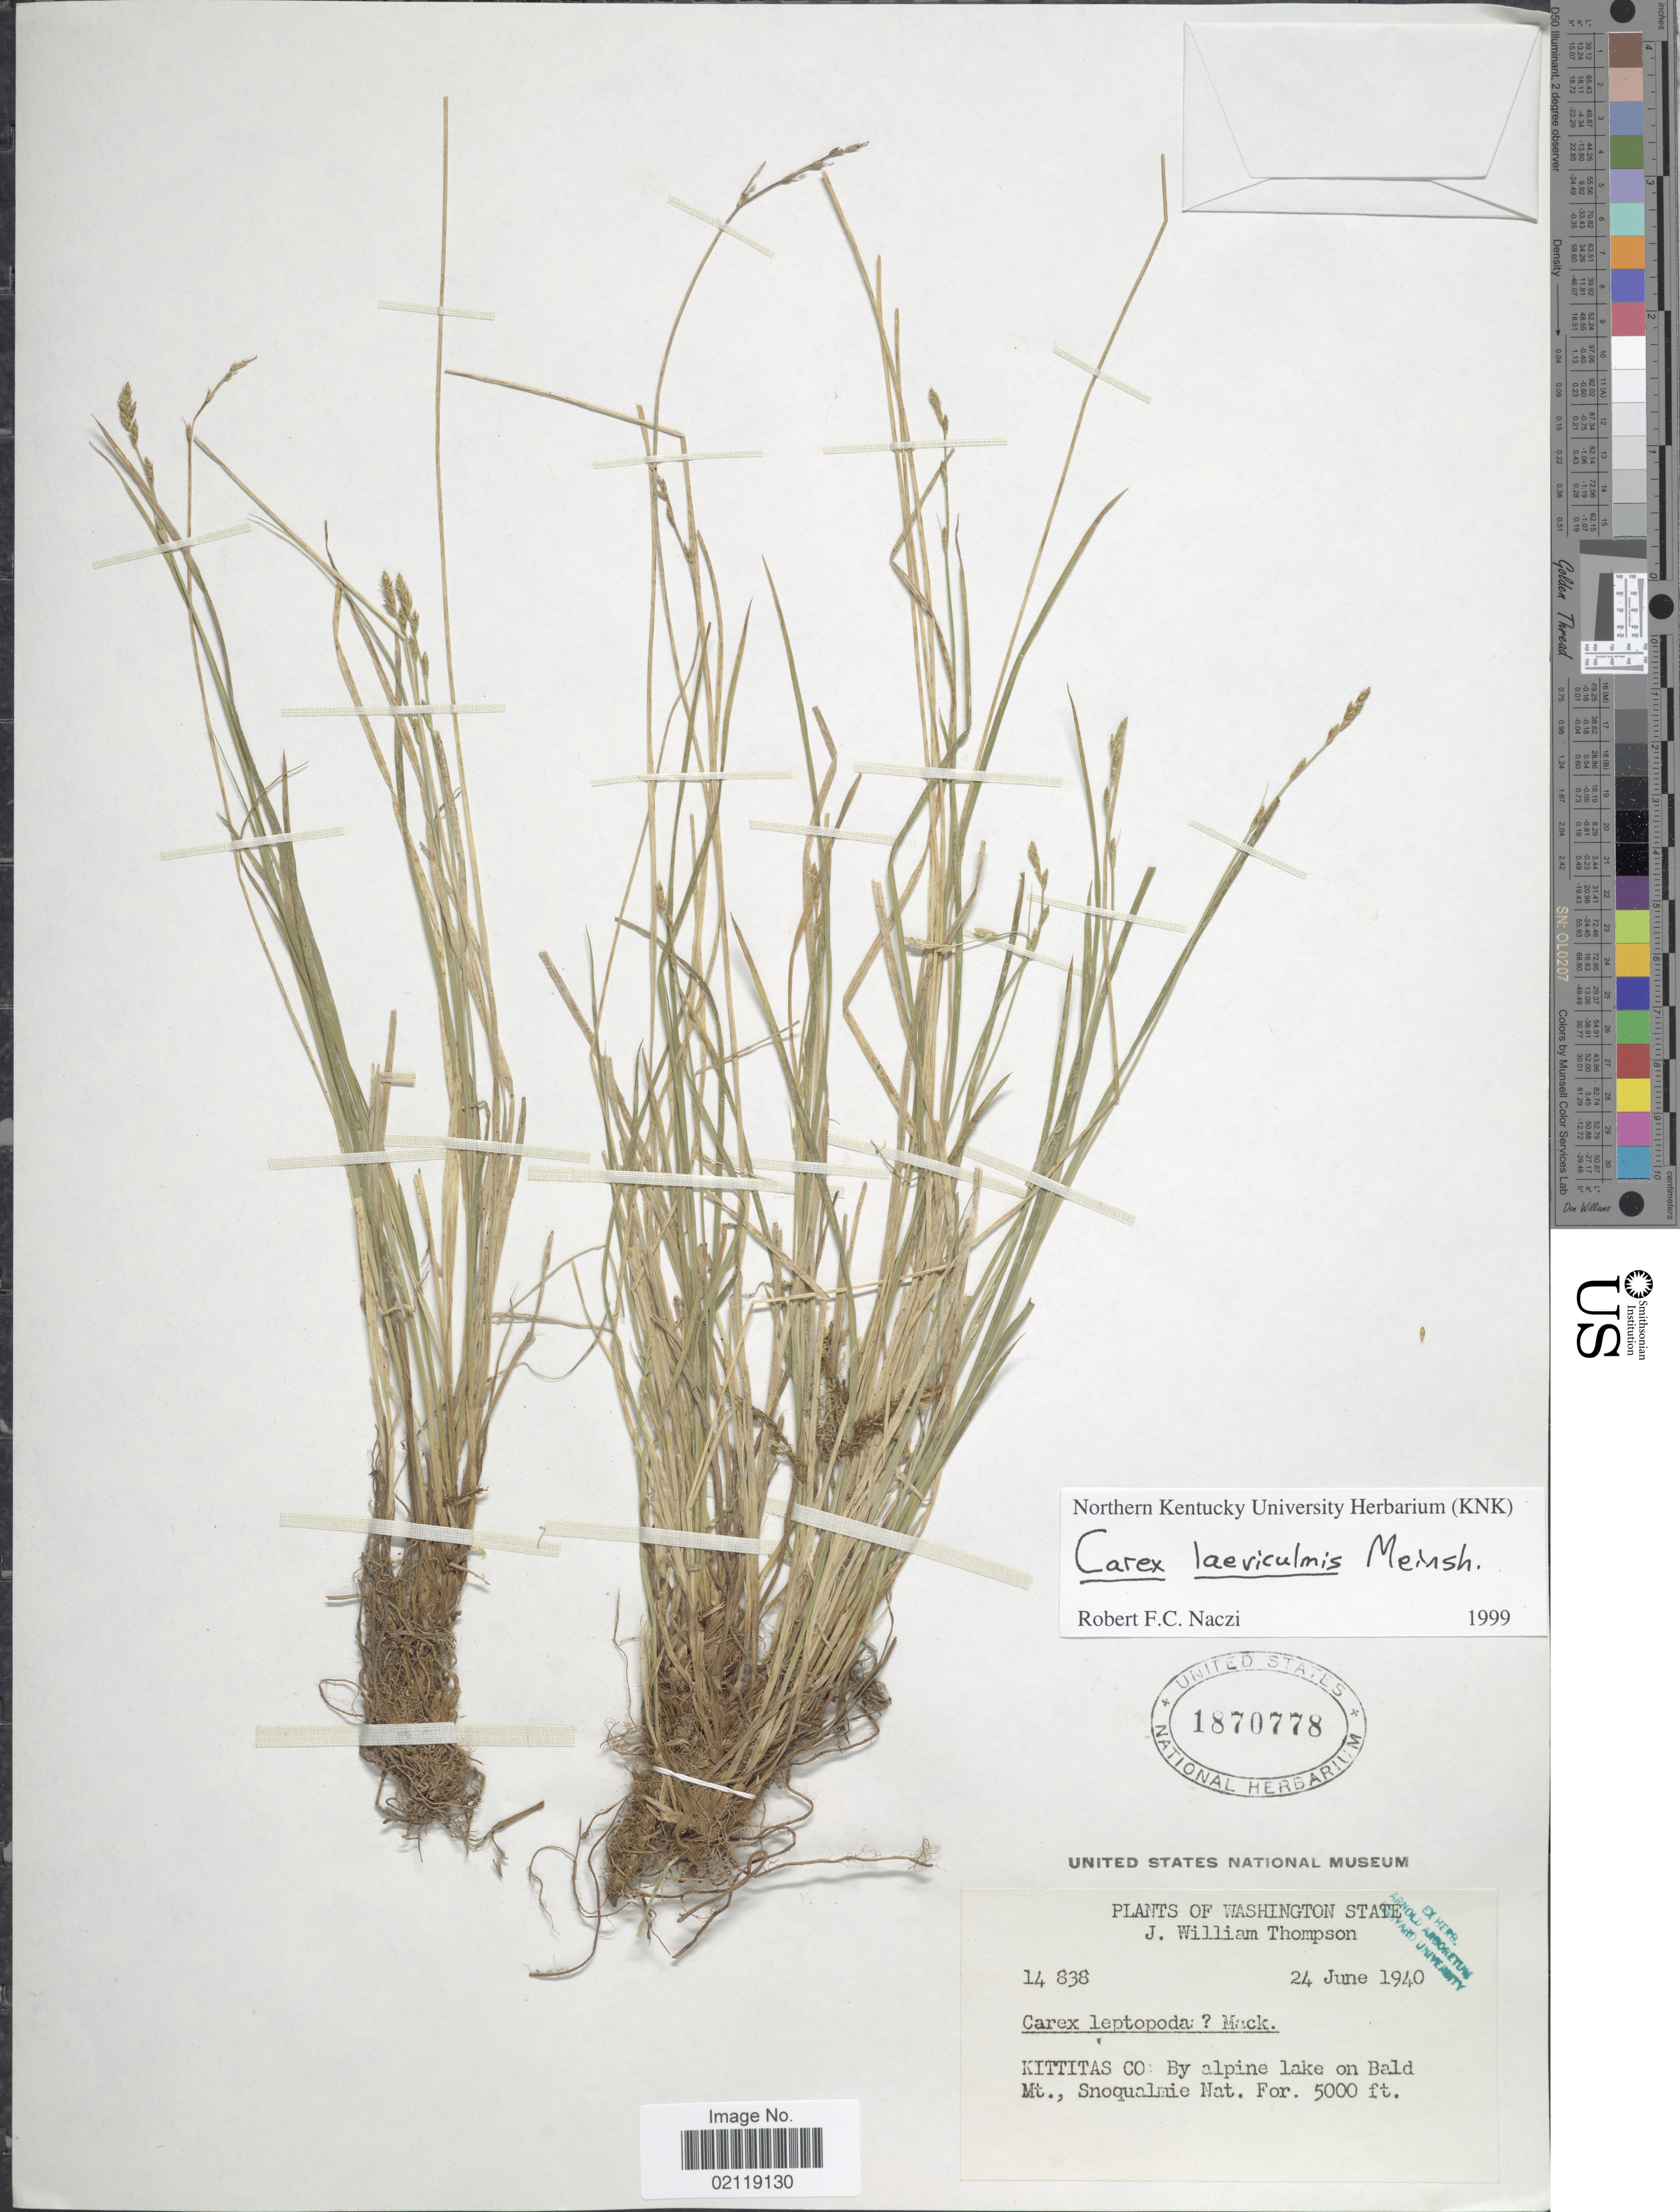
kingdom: Plantae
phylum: Tracheophyta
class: Liliopsida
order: Poales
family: Cyperaceae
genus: Carex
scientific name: Carex laeviculmis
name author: Meinsh.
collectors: J. W. Thompson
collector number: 14838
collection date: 1940-06-24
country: United States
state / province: Washington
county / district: Kittitas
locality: Kittitas Co: By alpine lake on Bald Mt., Snoqualmie Nat. For.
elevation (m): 1524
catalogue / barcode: US 1870778